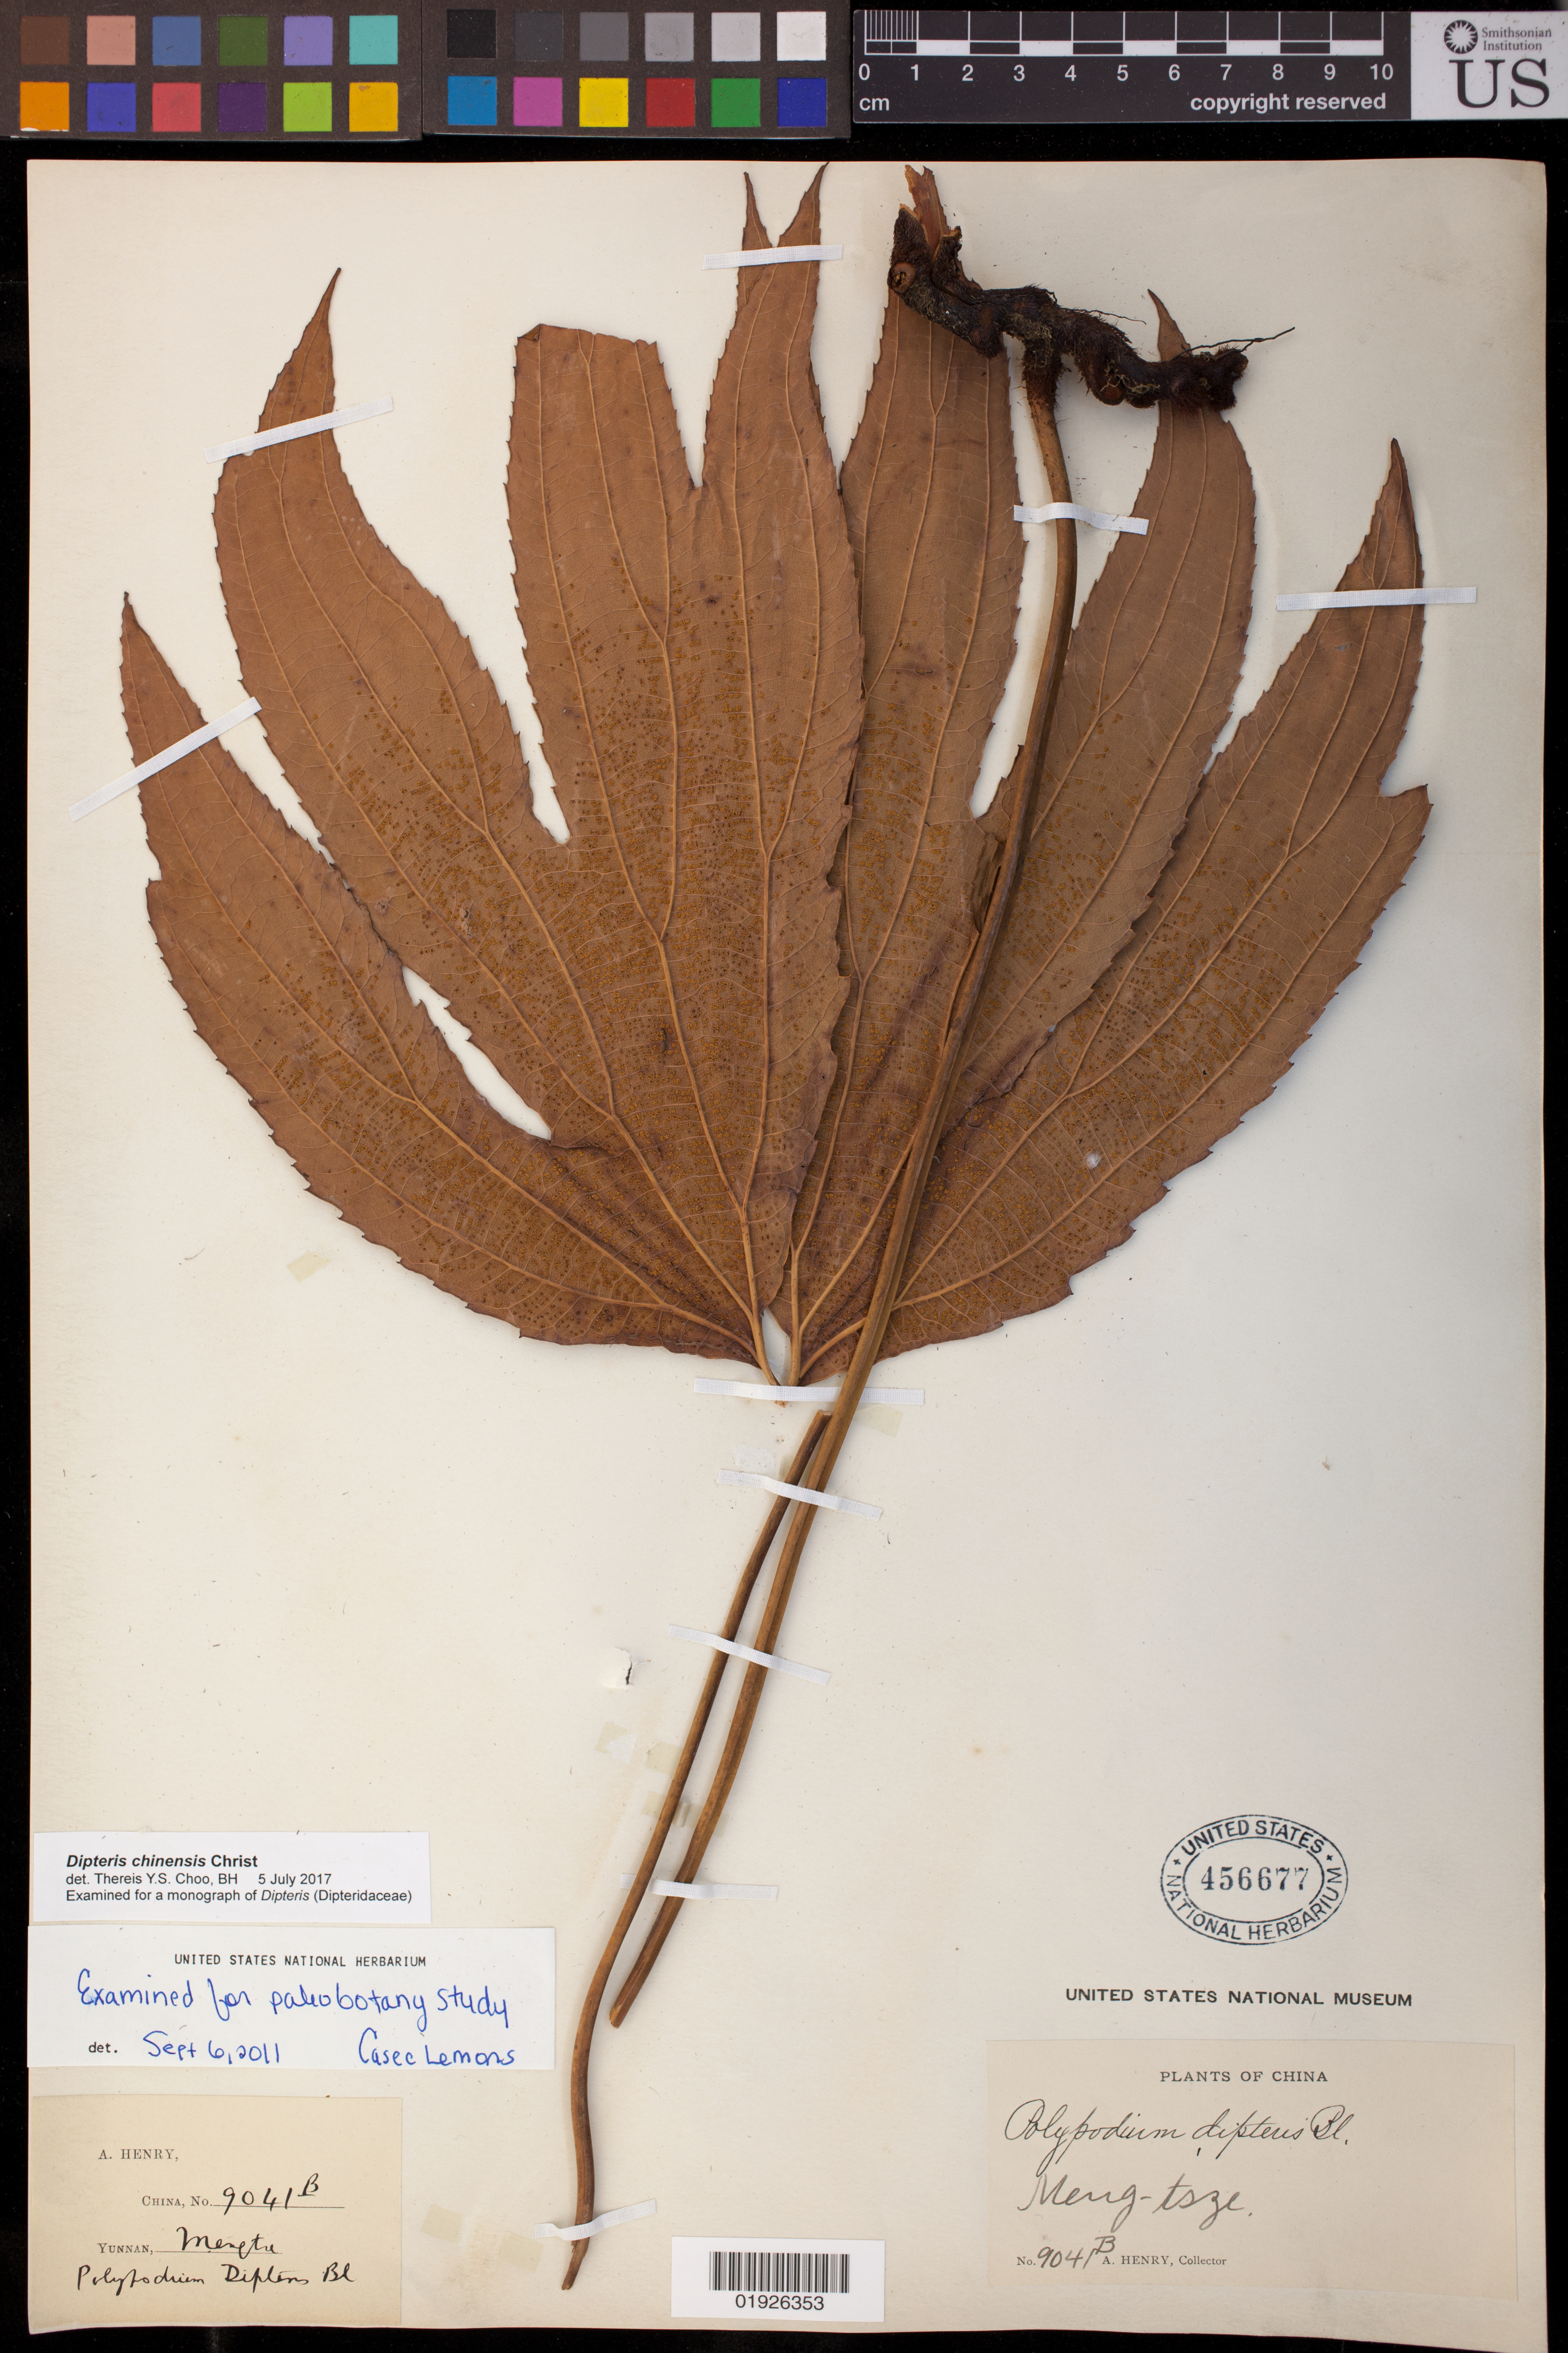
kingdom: Plantae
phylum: Tracheophyta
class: Polypodiopsida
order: Gleicheniales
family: Dipteridaceae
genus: Dipteris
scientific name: Dipteris chinensis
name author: Christ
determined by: Choo, Thereis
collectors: A. Henry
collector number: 9041 B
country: China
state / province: Yunnan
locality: Mengtsze.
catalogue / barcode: US 456677